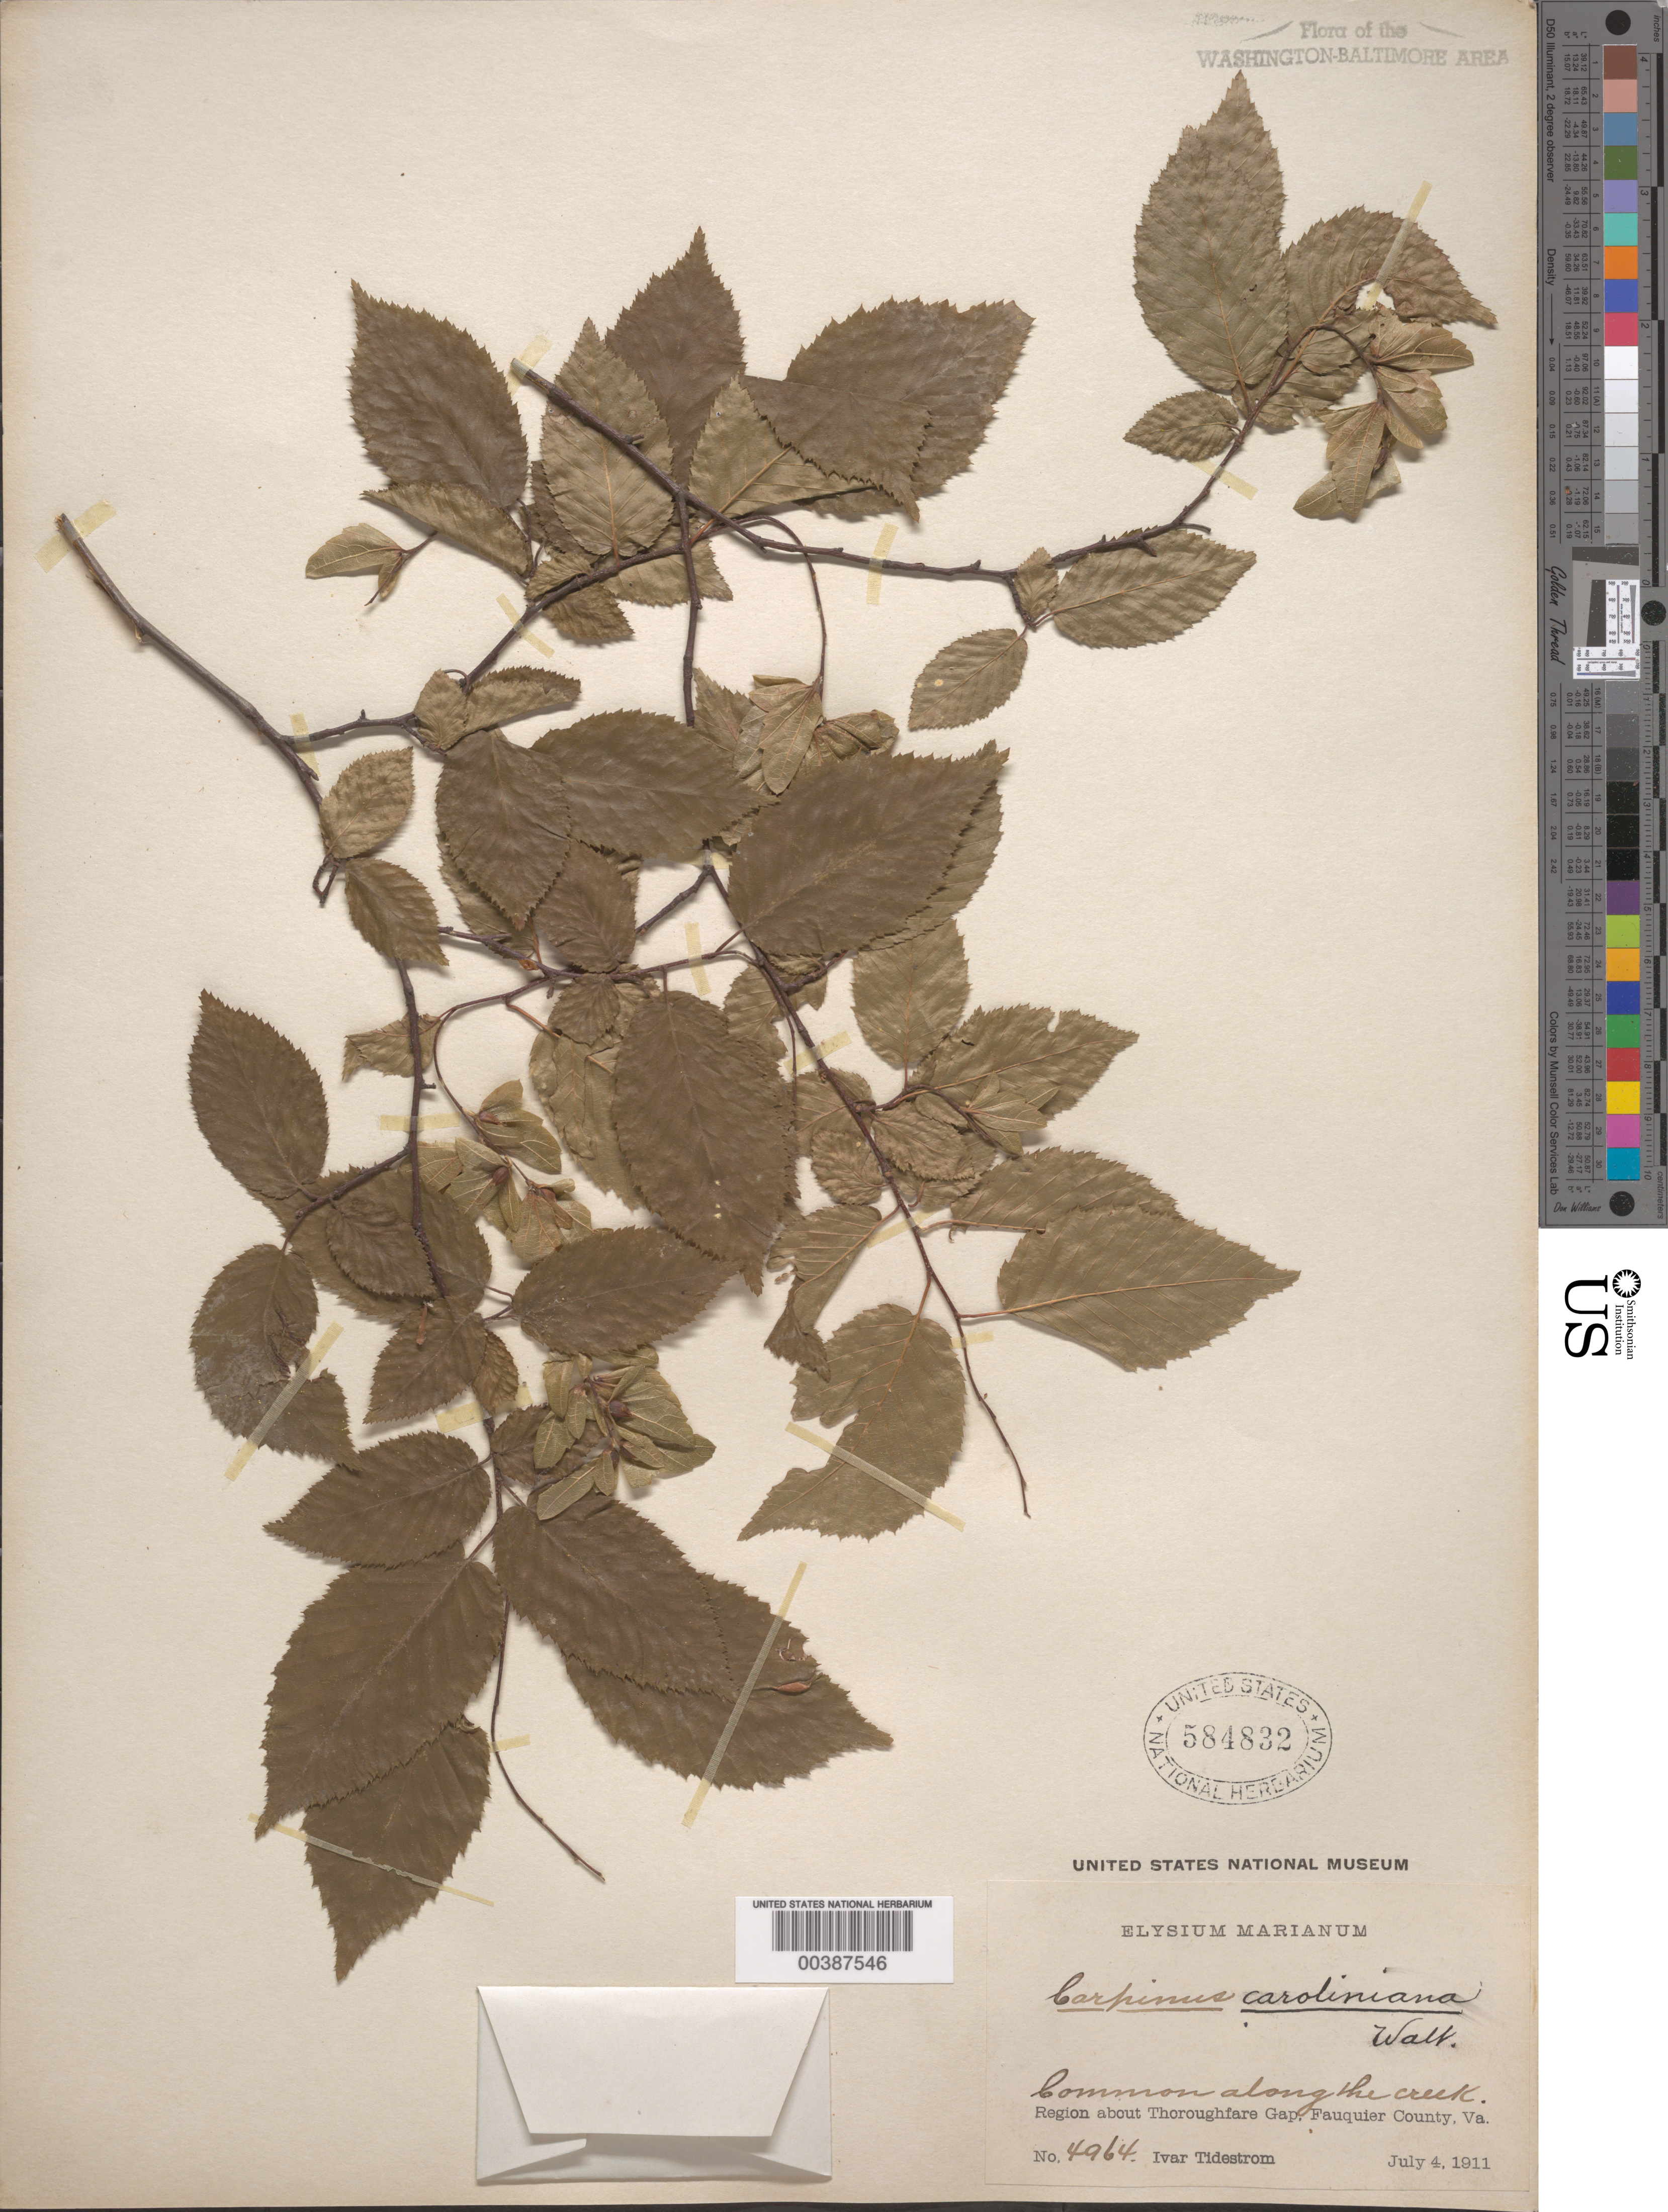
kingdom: Plantae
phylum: Tracheophyta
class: Magnoliopsida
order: Fagales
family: Betulaceae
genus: Carpinus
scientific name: Carpinus caroliniana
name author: Walter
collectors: I. F. Tidestrom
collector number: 4964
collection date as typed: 04 Jul 1911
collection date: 1911-07-04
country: United States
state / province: Virginia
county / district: Fauquier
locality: Thorofare Gap Region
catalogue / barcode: US 584832